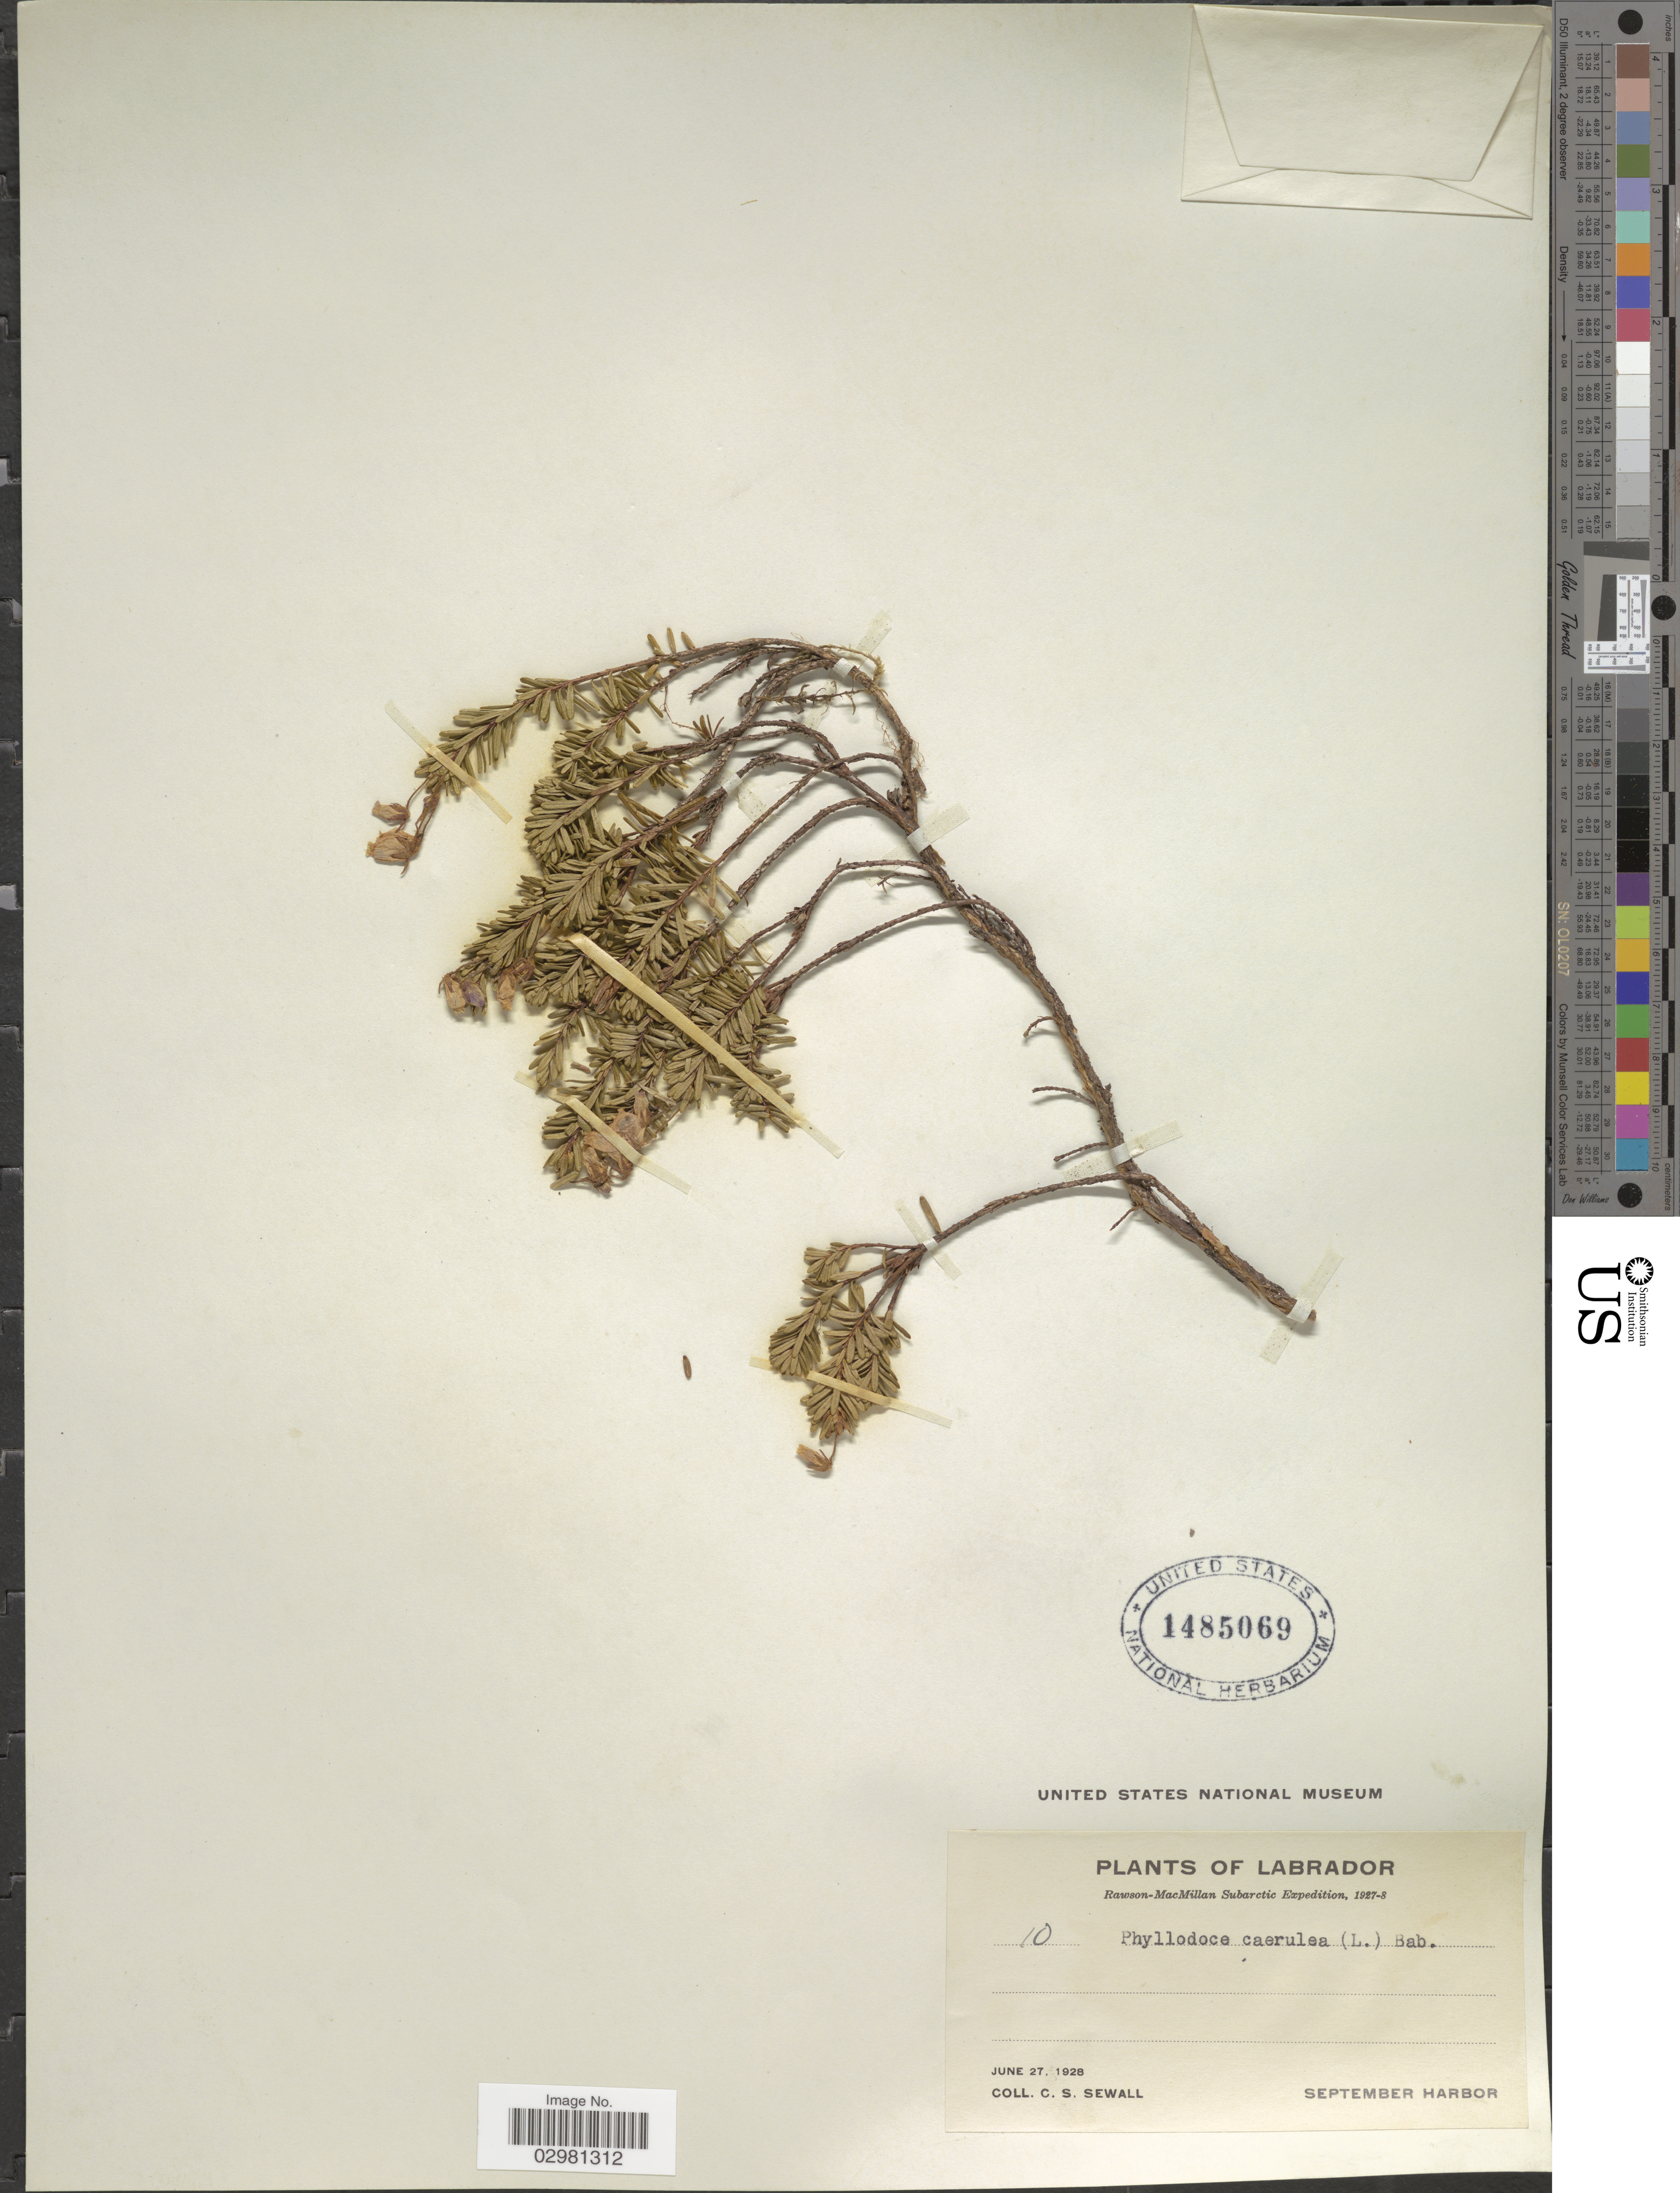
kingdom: Plantae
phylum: Tracheophyta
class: Magnoliopsida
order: Ericales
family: Ericaceae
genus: Phyllodoce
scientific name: Phyllodoce caerulea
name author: (L.) Bab.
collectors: C. Sewall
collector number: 10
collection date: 1928-06-27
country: Canada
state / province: Newfoundland and Labrador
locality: Labrador, September Harbor.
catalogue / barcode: US 1485069